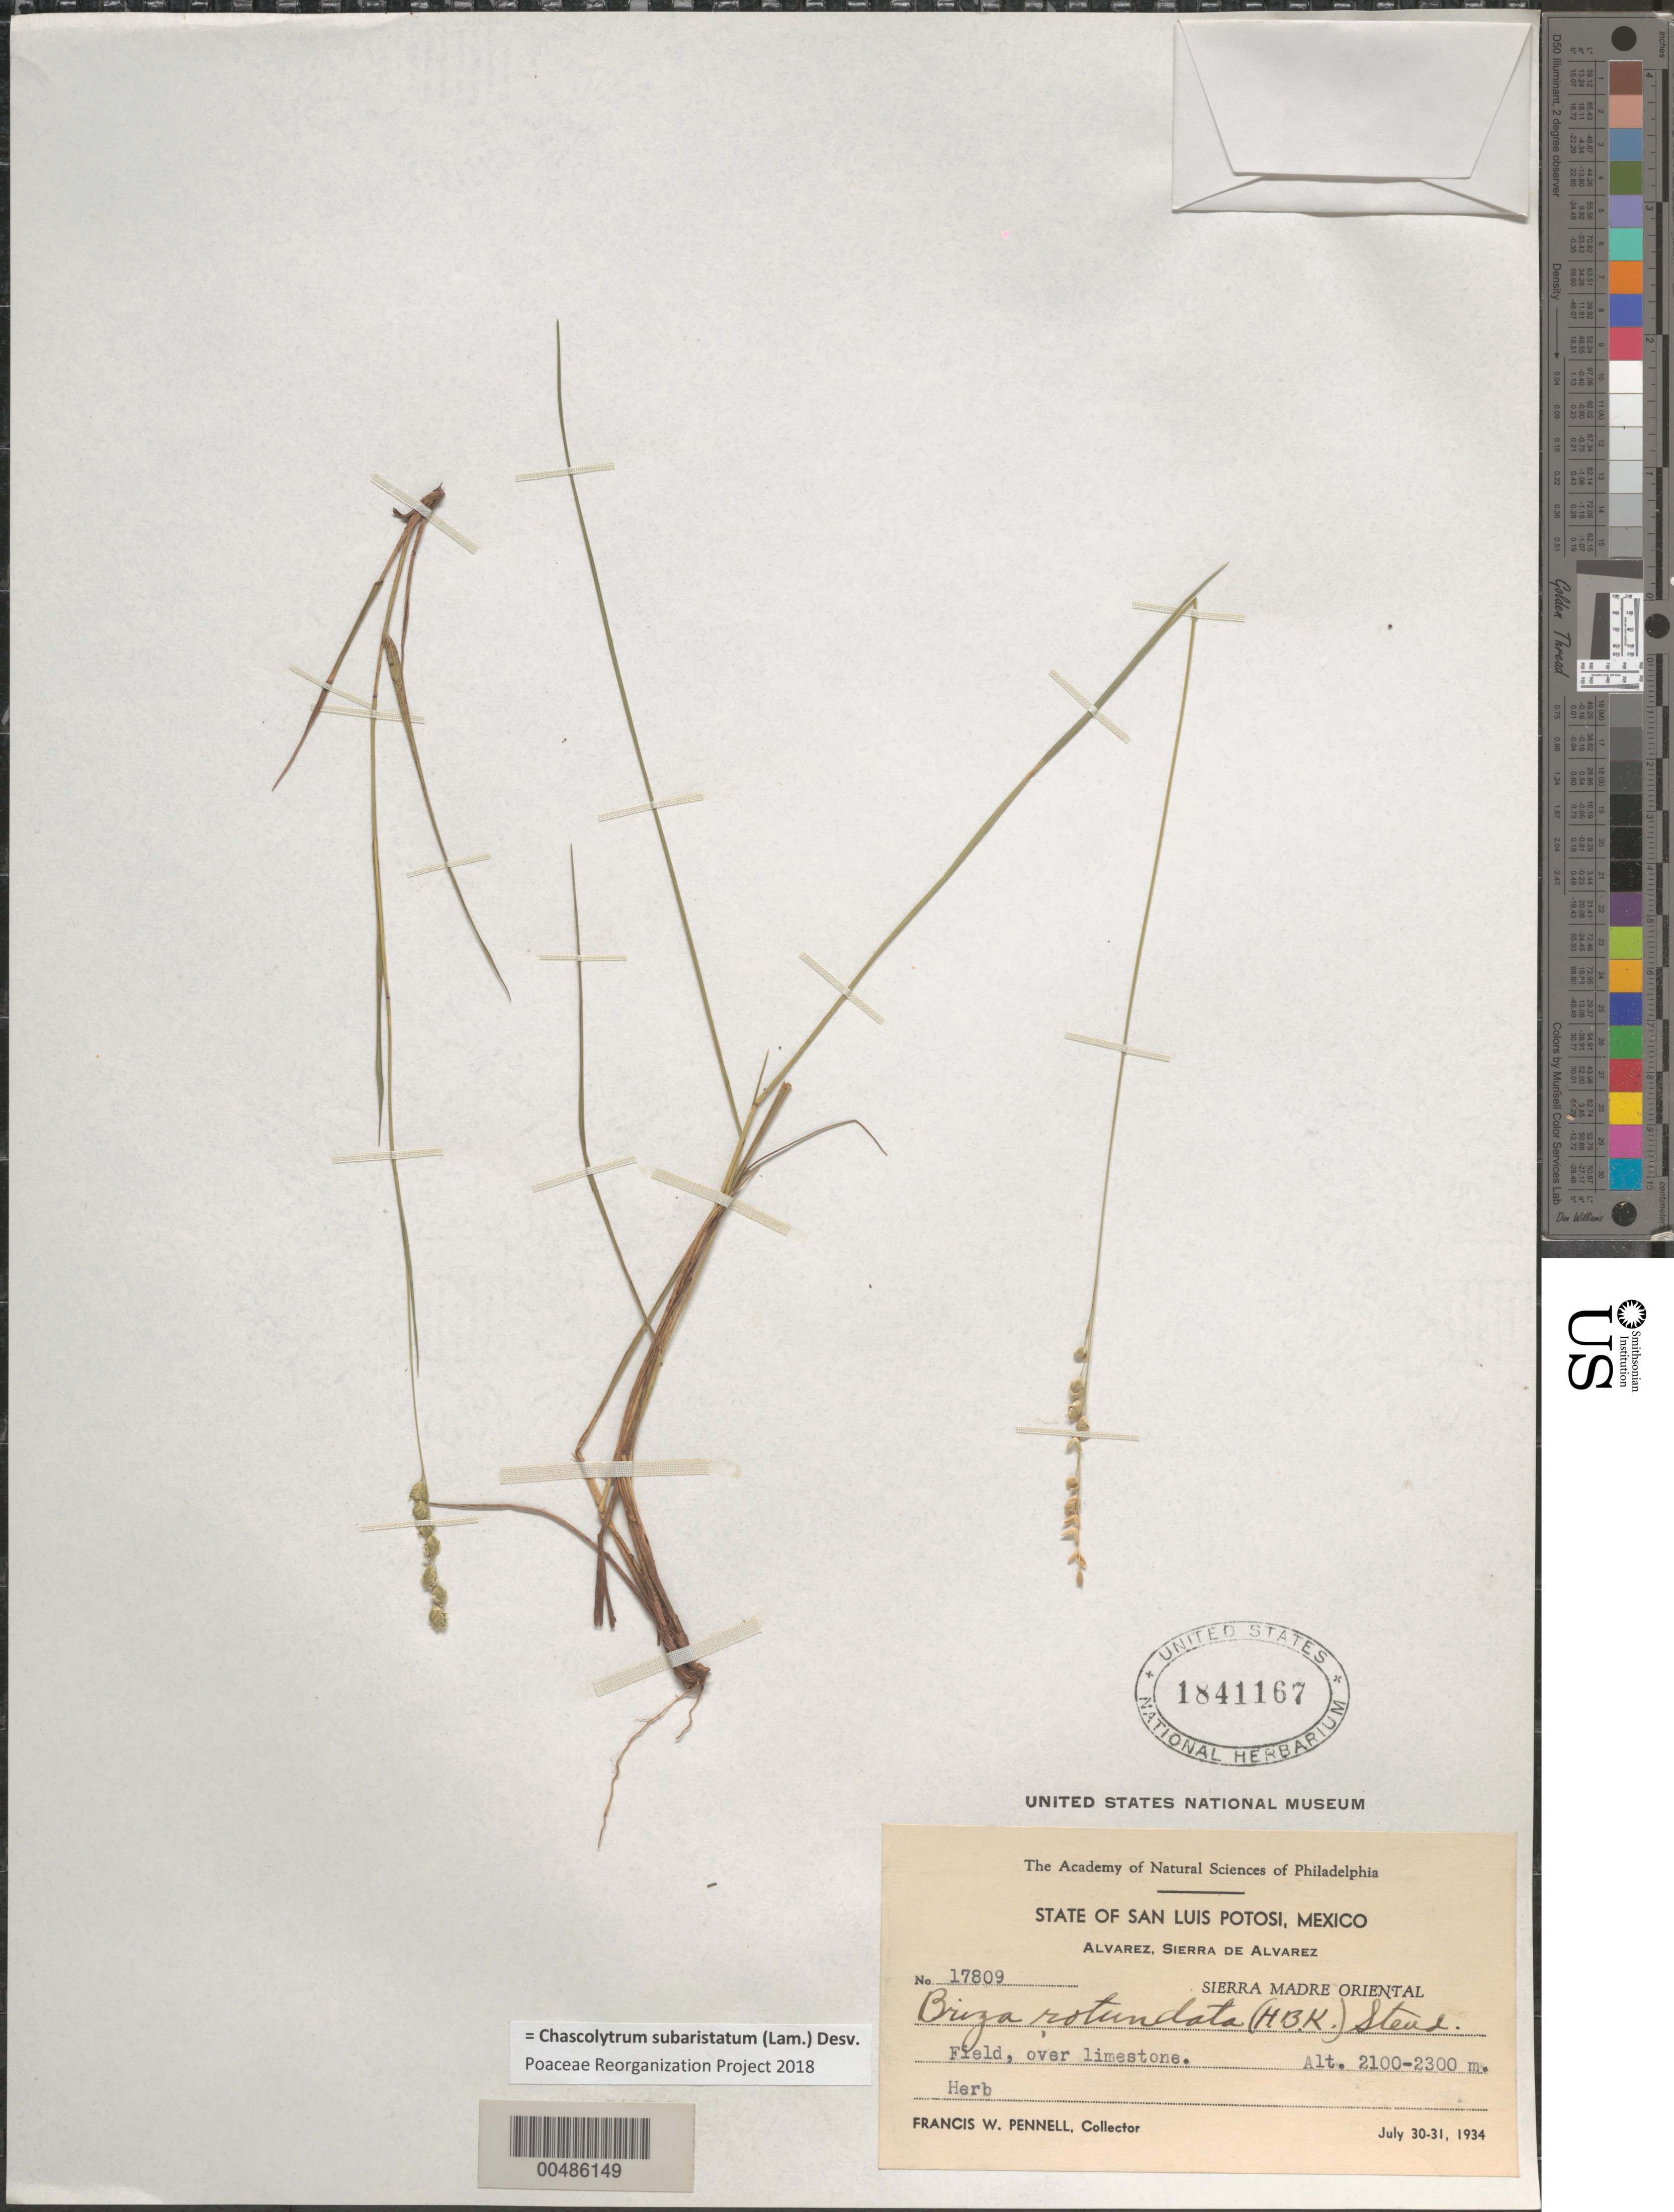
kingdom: Plantae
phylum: Tracheophyta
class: Liliopsida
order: Poales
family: Poaceae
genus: Chascolytrum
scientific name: Chascolytrum subaristatum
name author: (Lam.) Desv.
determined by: Poaceae Reorganization Project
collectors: F. W. Pennell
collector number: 17809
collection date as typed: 30 Jul 1934 to 31 Jul 1934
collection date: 1934-07-30/1934-07-31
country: Mexico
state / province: San Luis Potosi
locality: Alvarez, Sierra de Alvarez, Sierra Madre Oriental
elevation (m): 2100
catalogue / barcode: US 1841167